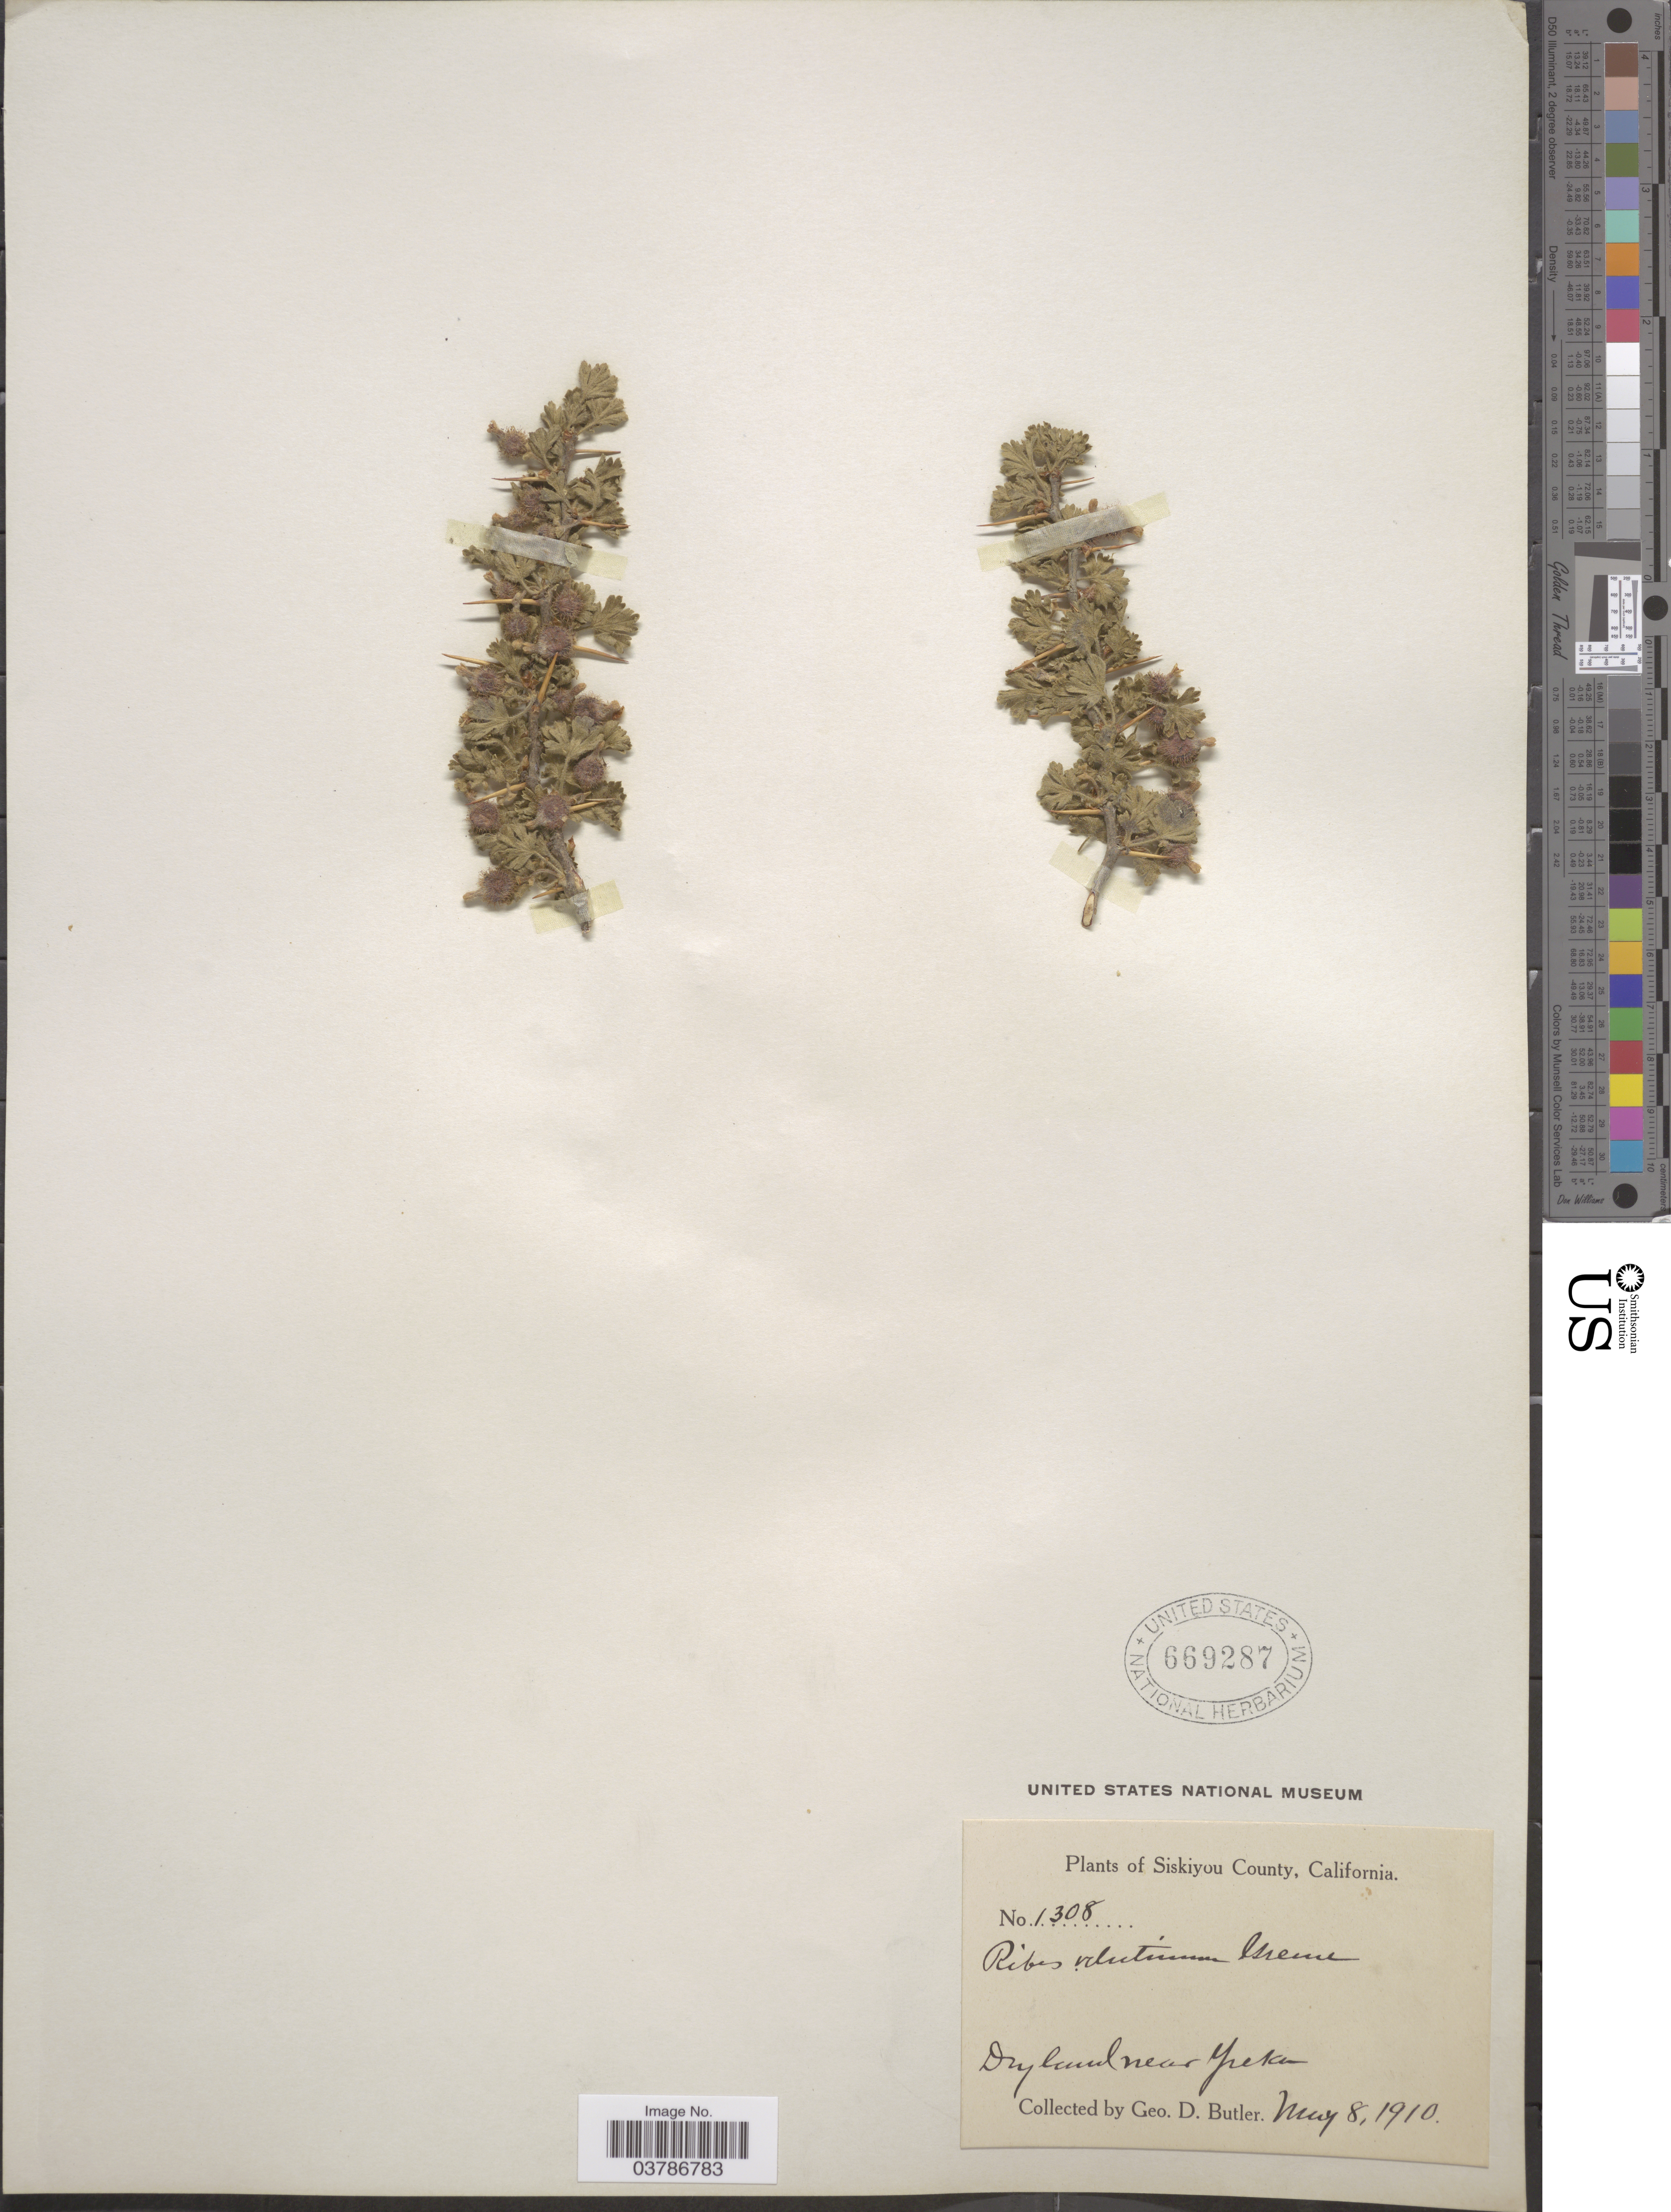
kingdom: Plantae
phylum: Tracheophyta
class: Magnoliopsida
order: Saxifragales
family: Grossulariaceae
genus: Ribes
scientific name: Ribes velutinum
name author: Greene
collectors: G. D. Butler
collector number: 1308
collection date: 1910-05-08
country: United States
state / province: California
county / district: Siskiyou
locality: Siskiyou County. Dry land near Yreka.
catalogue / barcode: US 669287